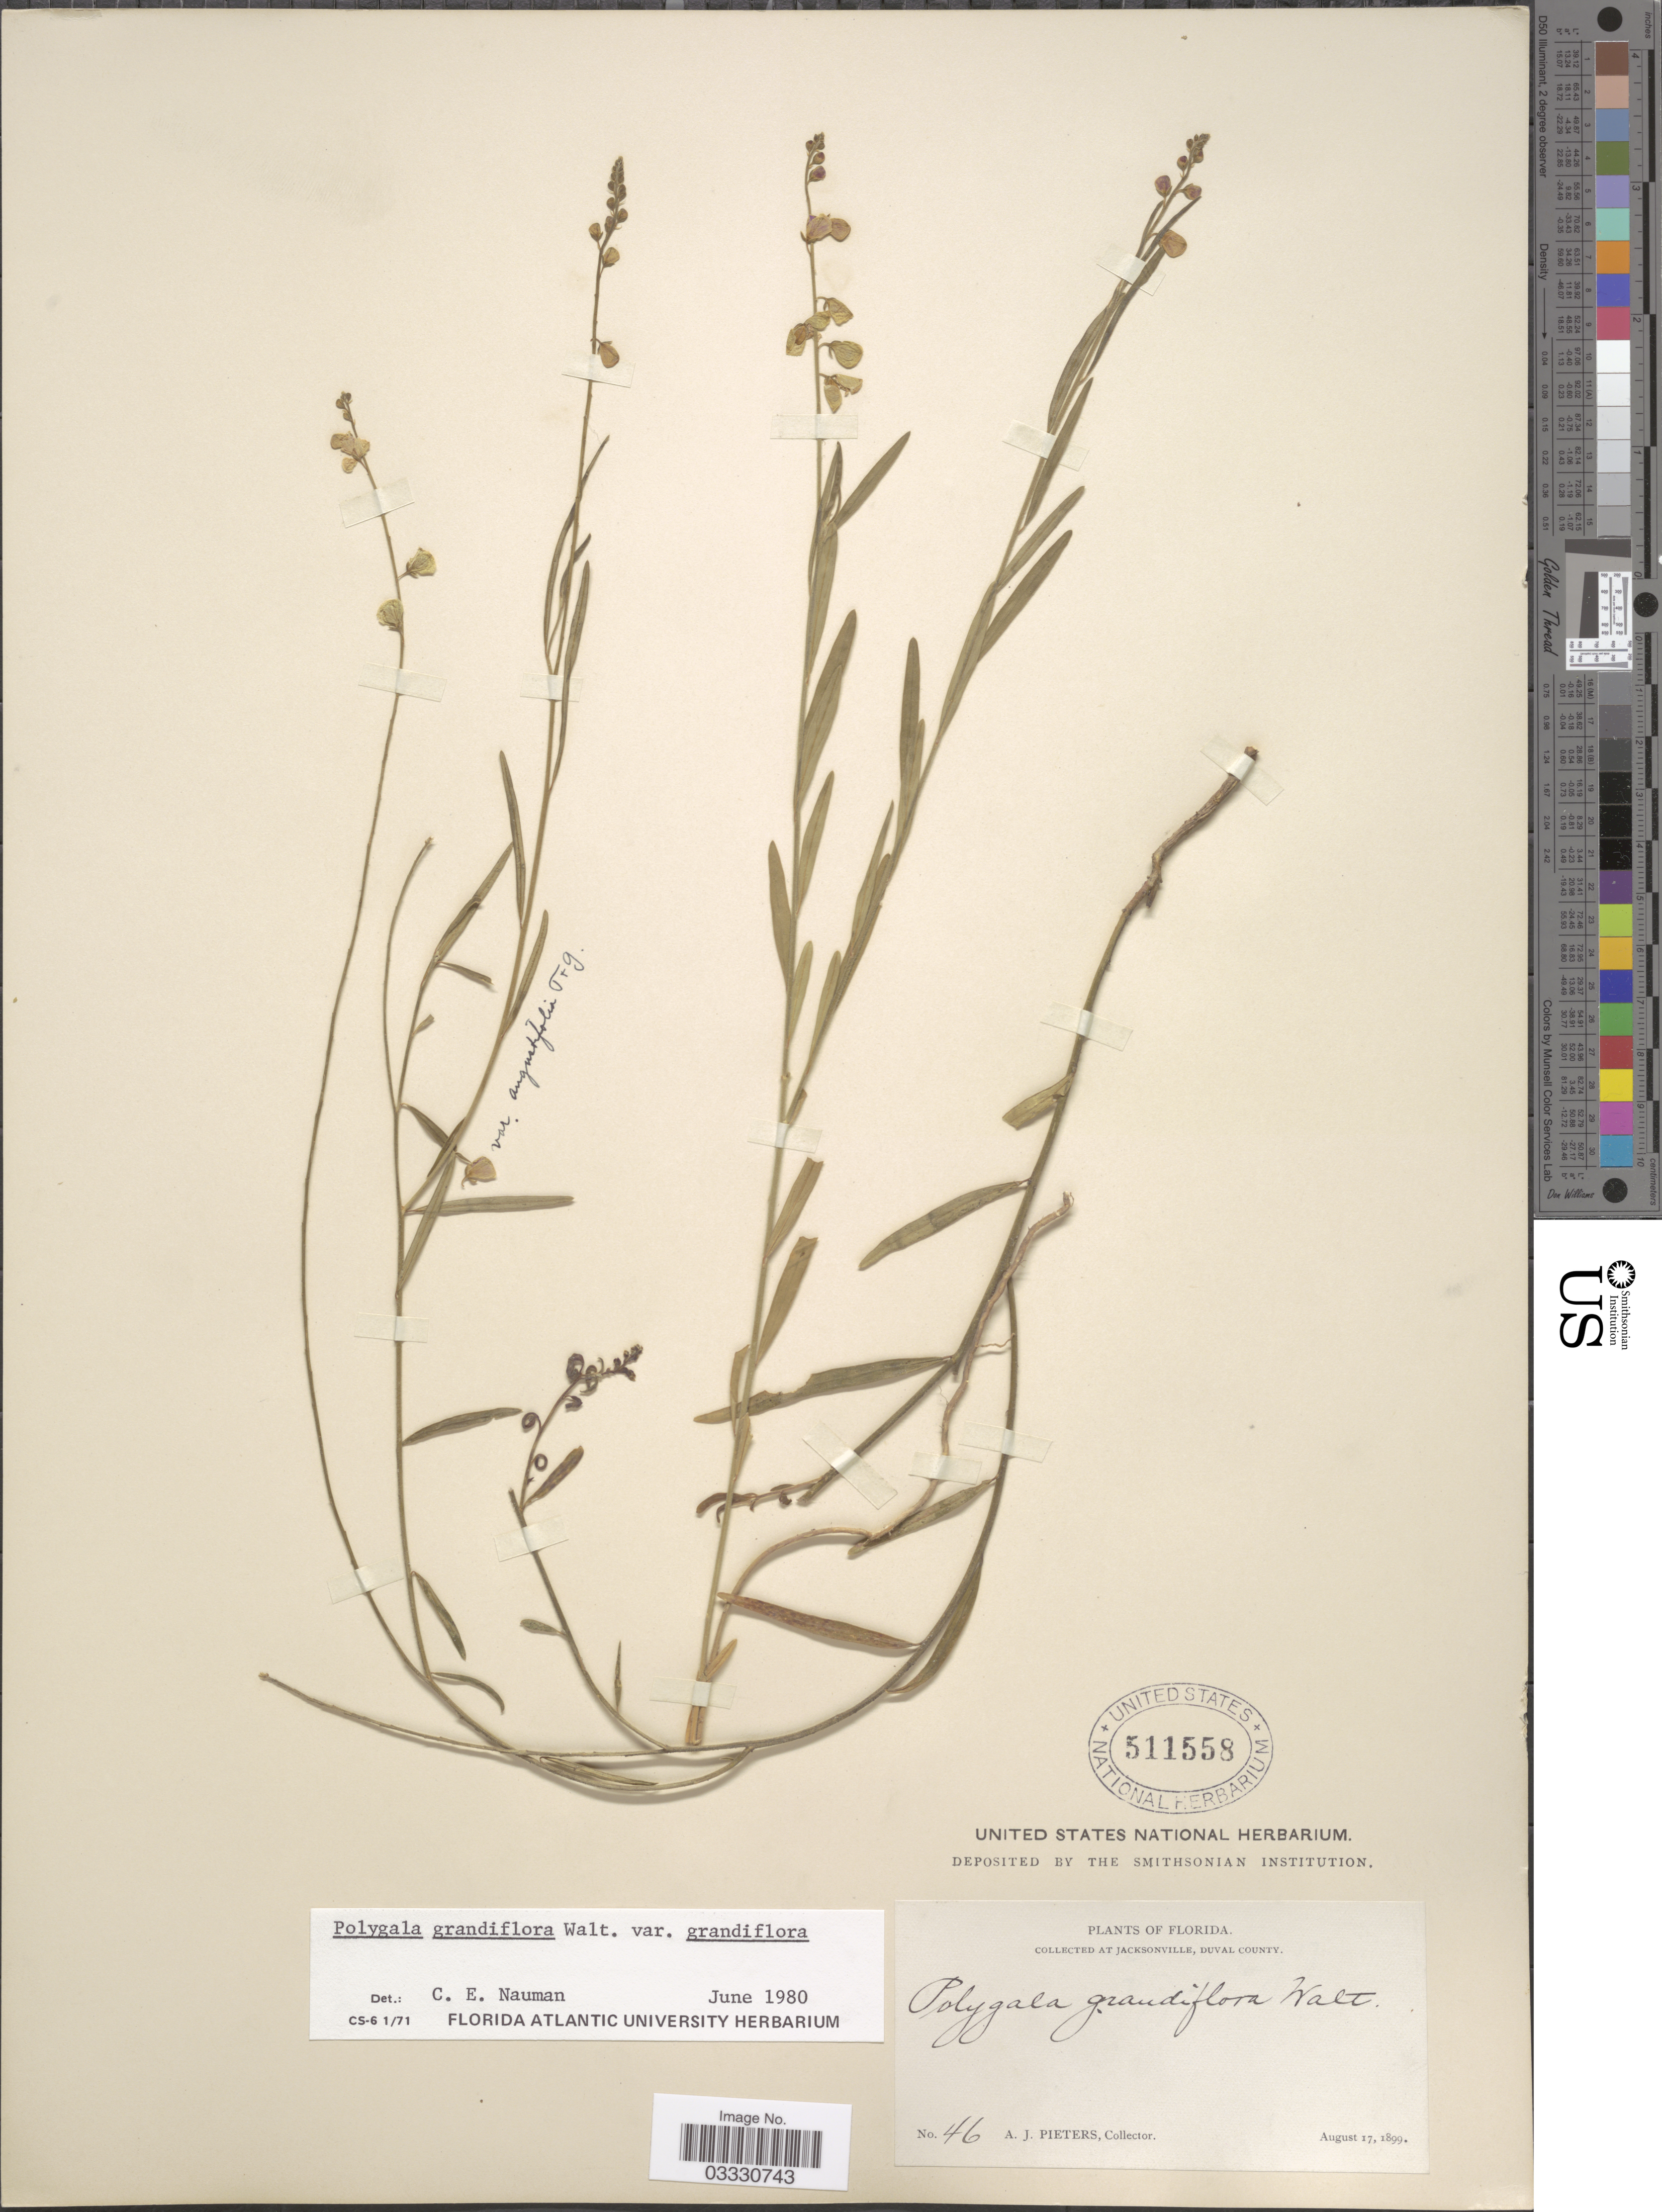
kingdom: Plantae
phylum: Tracheophyta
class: Magnoliopsida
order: Fabales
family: Polygalaceae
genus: Asemeia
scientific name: Asemeia grandiflora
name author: (Walter) Small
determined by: Strong, Mark T., (BOT), Smithsonian Institution - National Museum of Natural History (UNITED STATES)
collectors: A. Pieters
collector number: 46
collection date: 1899-08-17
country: United States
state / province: Florida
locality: Jacksonville, Duval County.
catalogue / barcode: US 511558